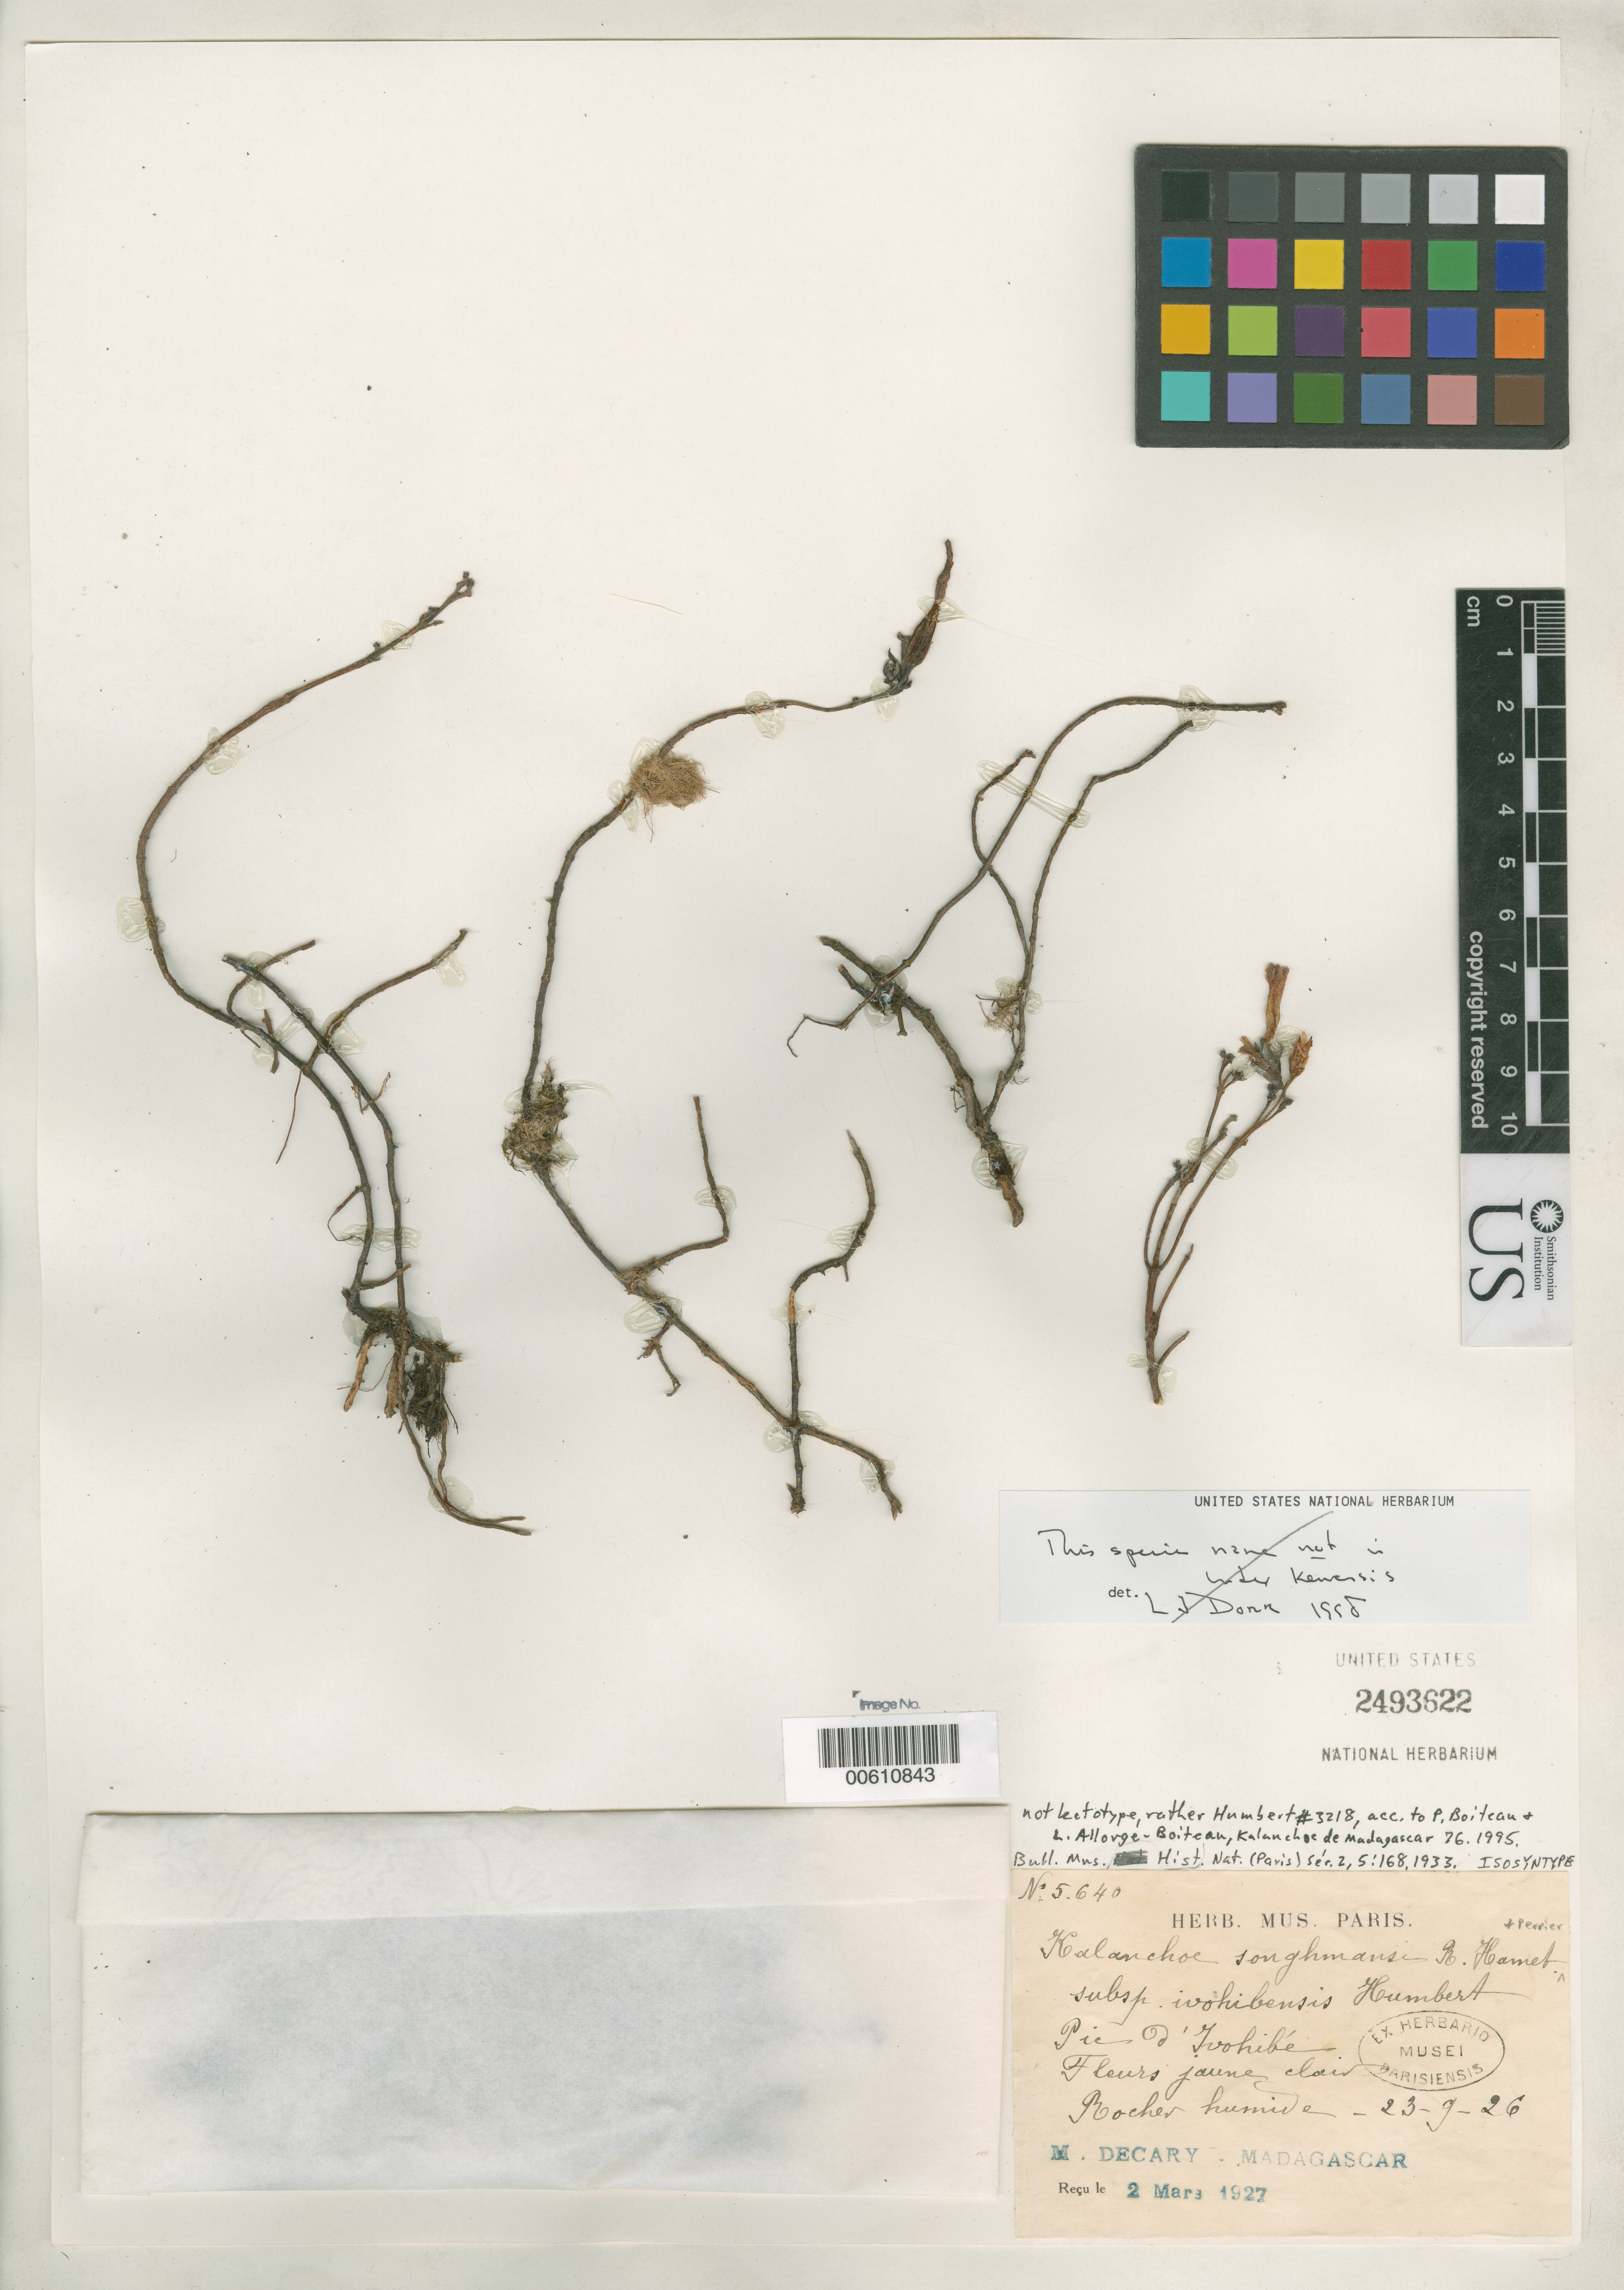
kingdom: Plantae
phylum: Tracheophyta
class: Magnoliopsida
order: Saxifragales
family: Crassulaceae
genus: Kalanchoe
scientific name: Kalanchoe jonghmansi subsp. ivohibensis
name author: Humbert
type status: Isosyntype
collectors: R. Decary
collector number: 5640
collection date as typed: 23 Sep 1926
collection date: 1926-09-23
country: Madagascar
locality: Peaks of Ivohibe.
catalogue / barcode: US 2493622